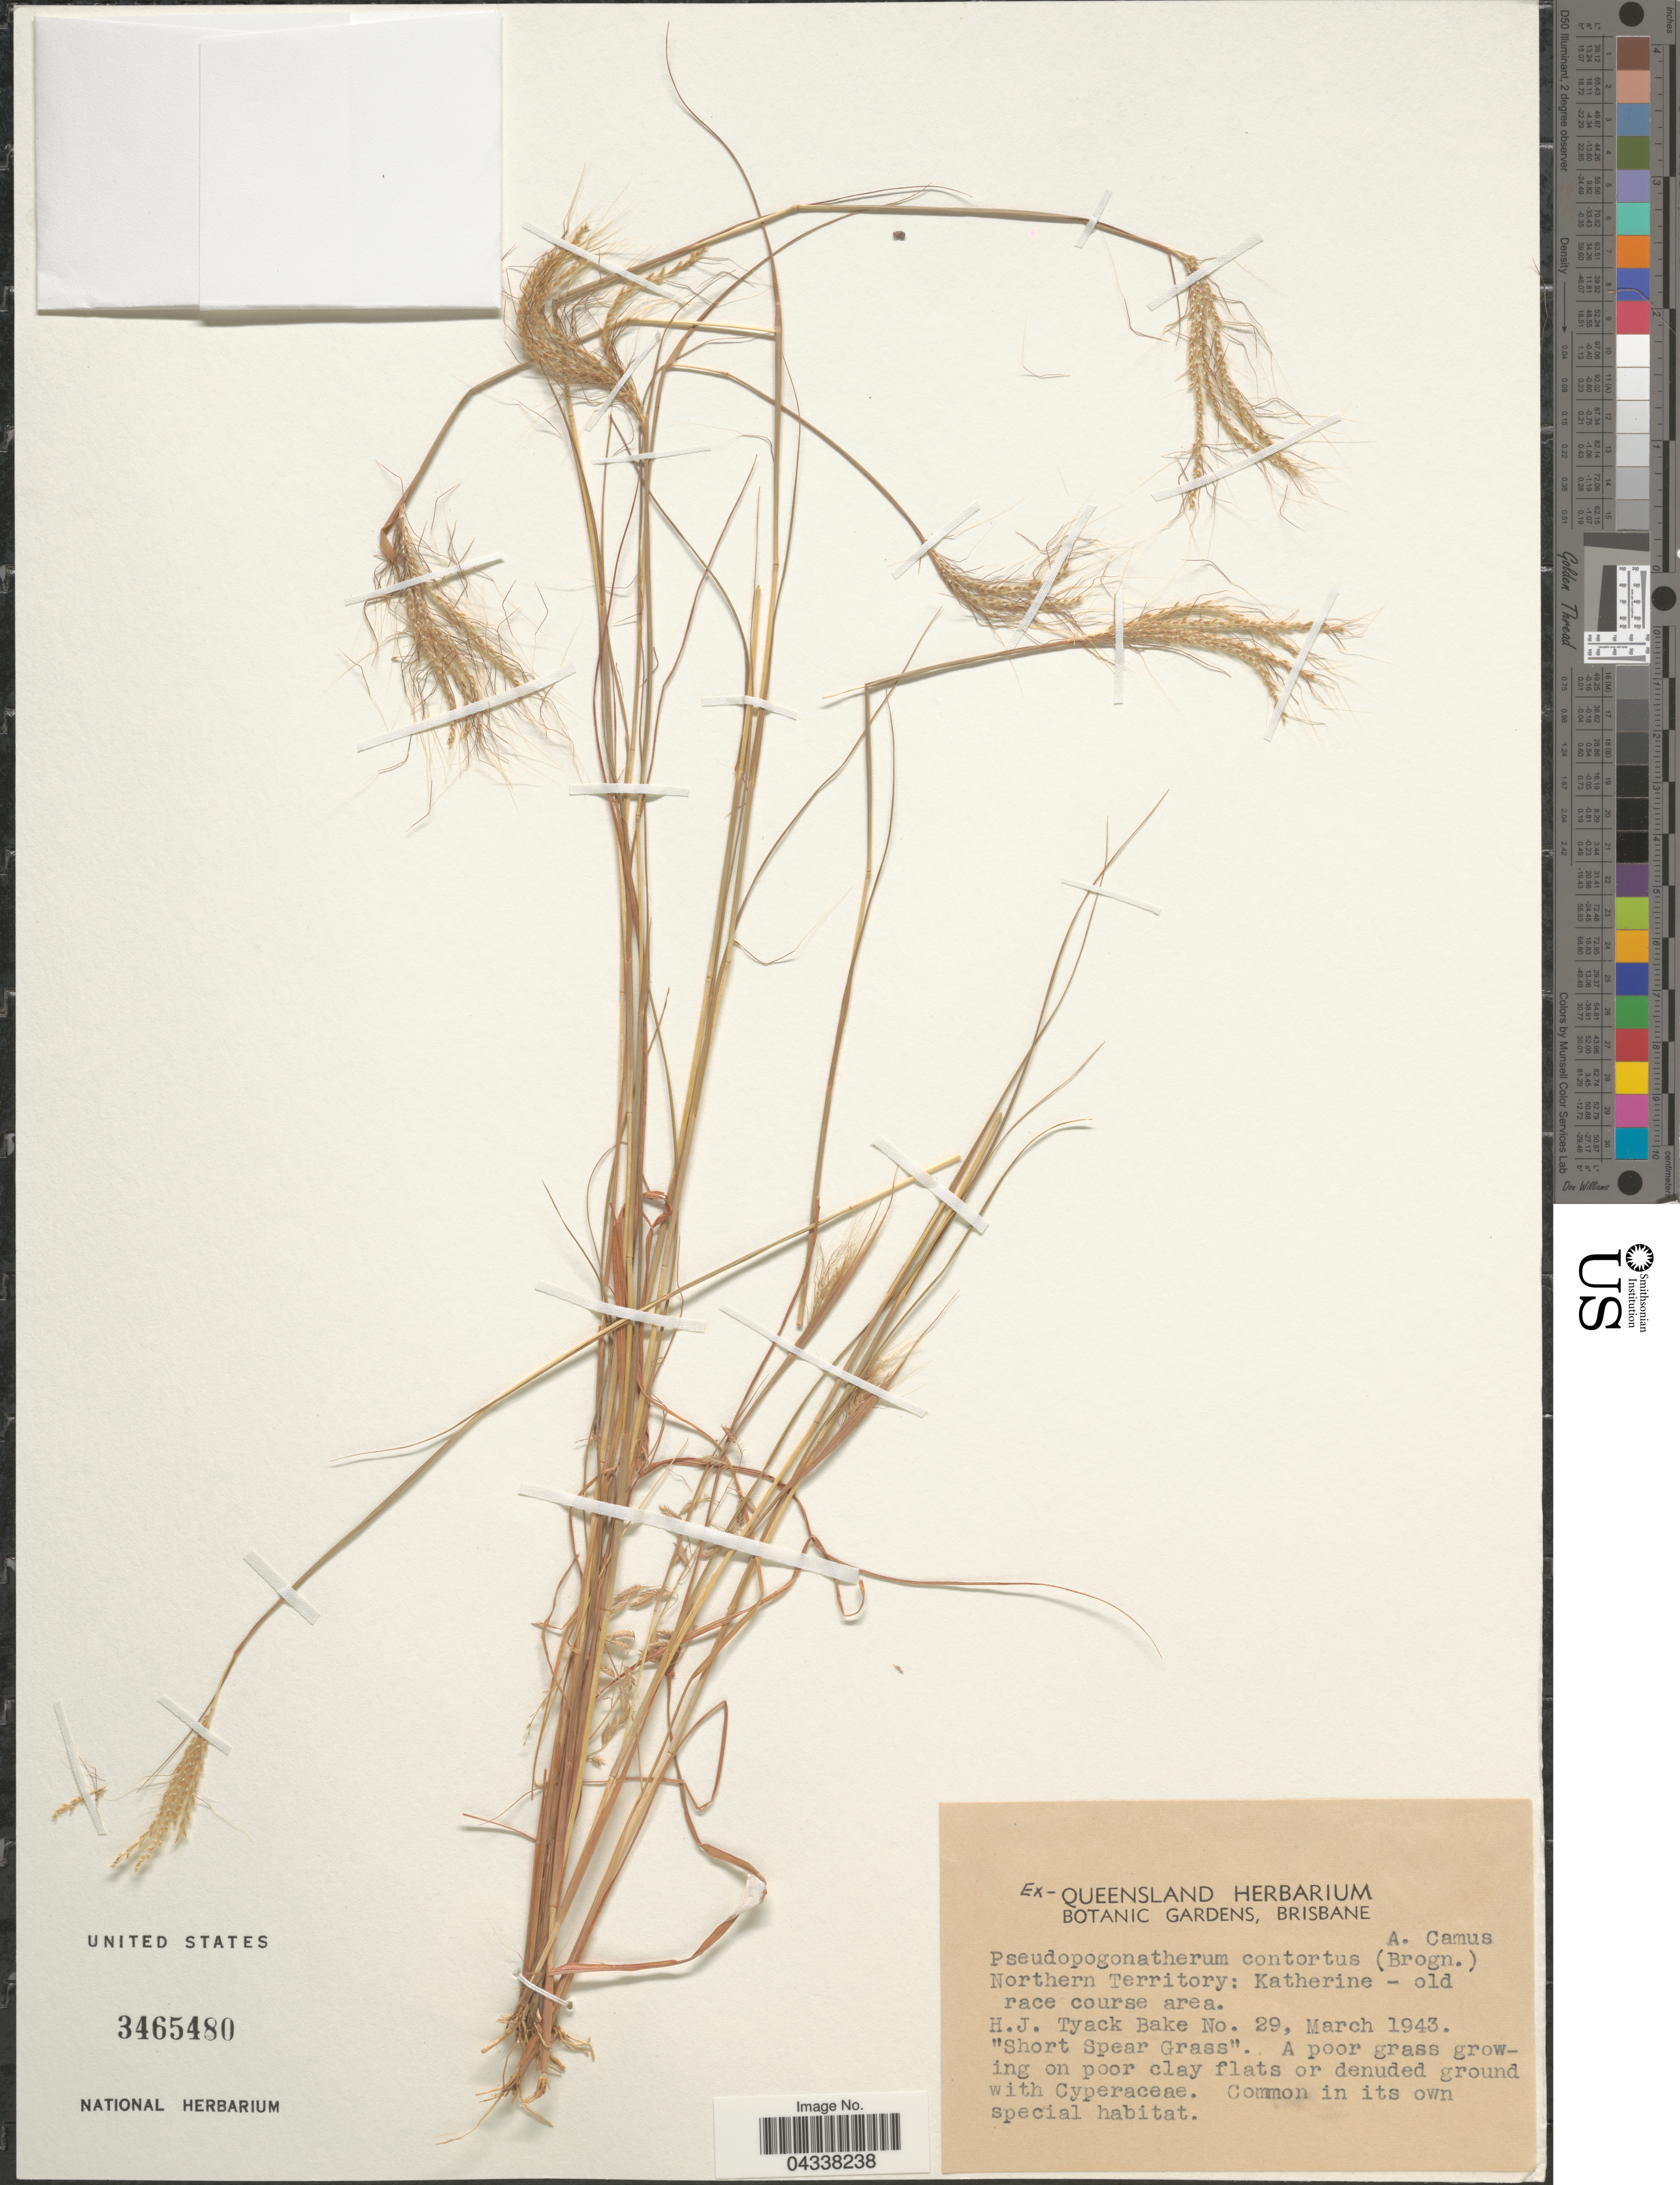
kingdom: Plantae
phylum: Tracheophyta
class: Liliopsida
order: Poales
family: Poaceae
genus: Pseudopogonatherum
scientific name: Pseudopogonatherum contortum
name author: A. Camus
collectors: H. Bake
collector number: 29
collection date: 1943-03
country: Australia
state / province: Northern Territory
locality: Katherine - old race course area.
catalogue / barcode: US 3465480